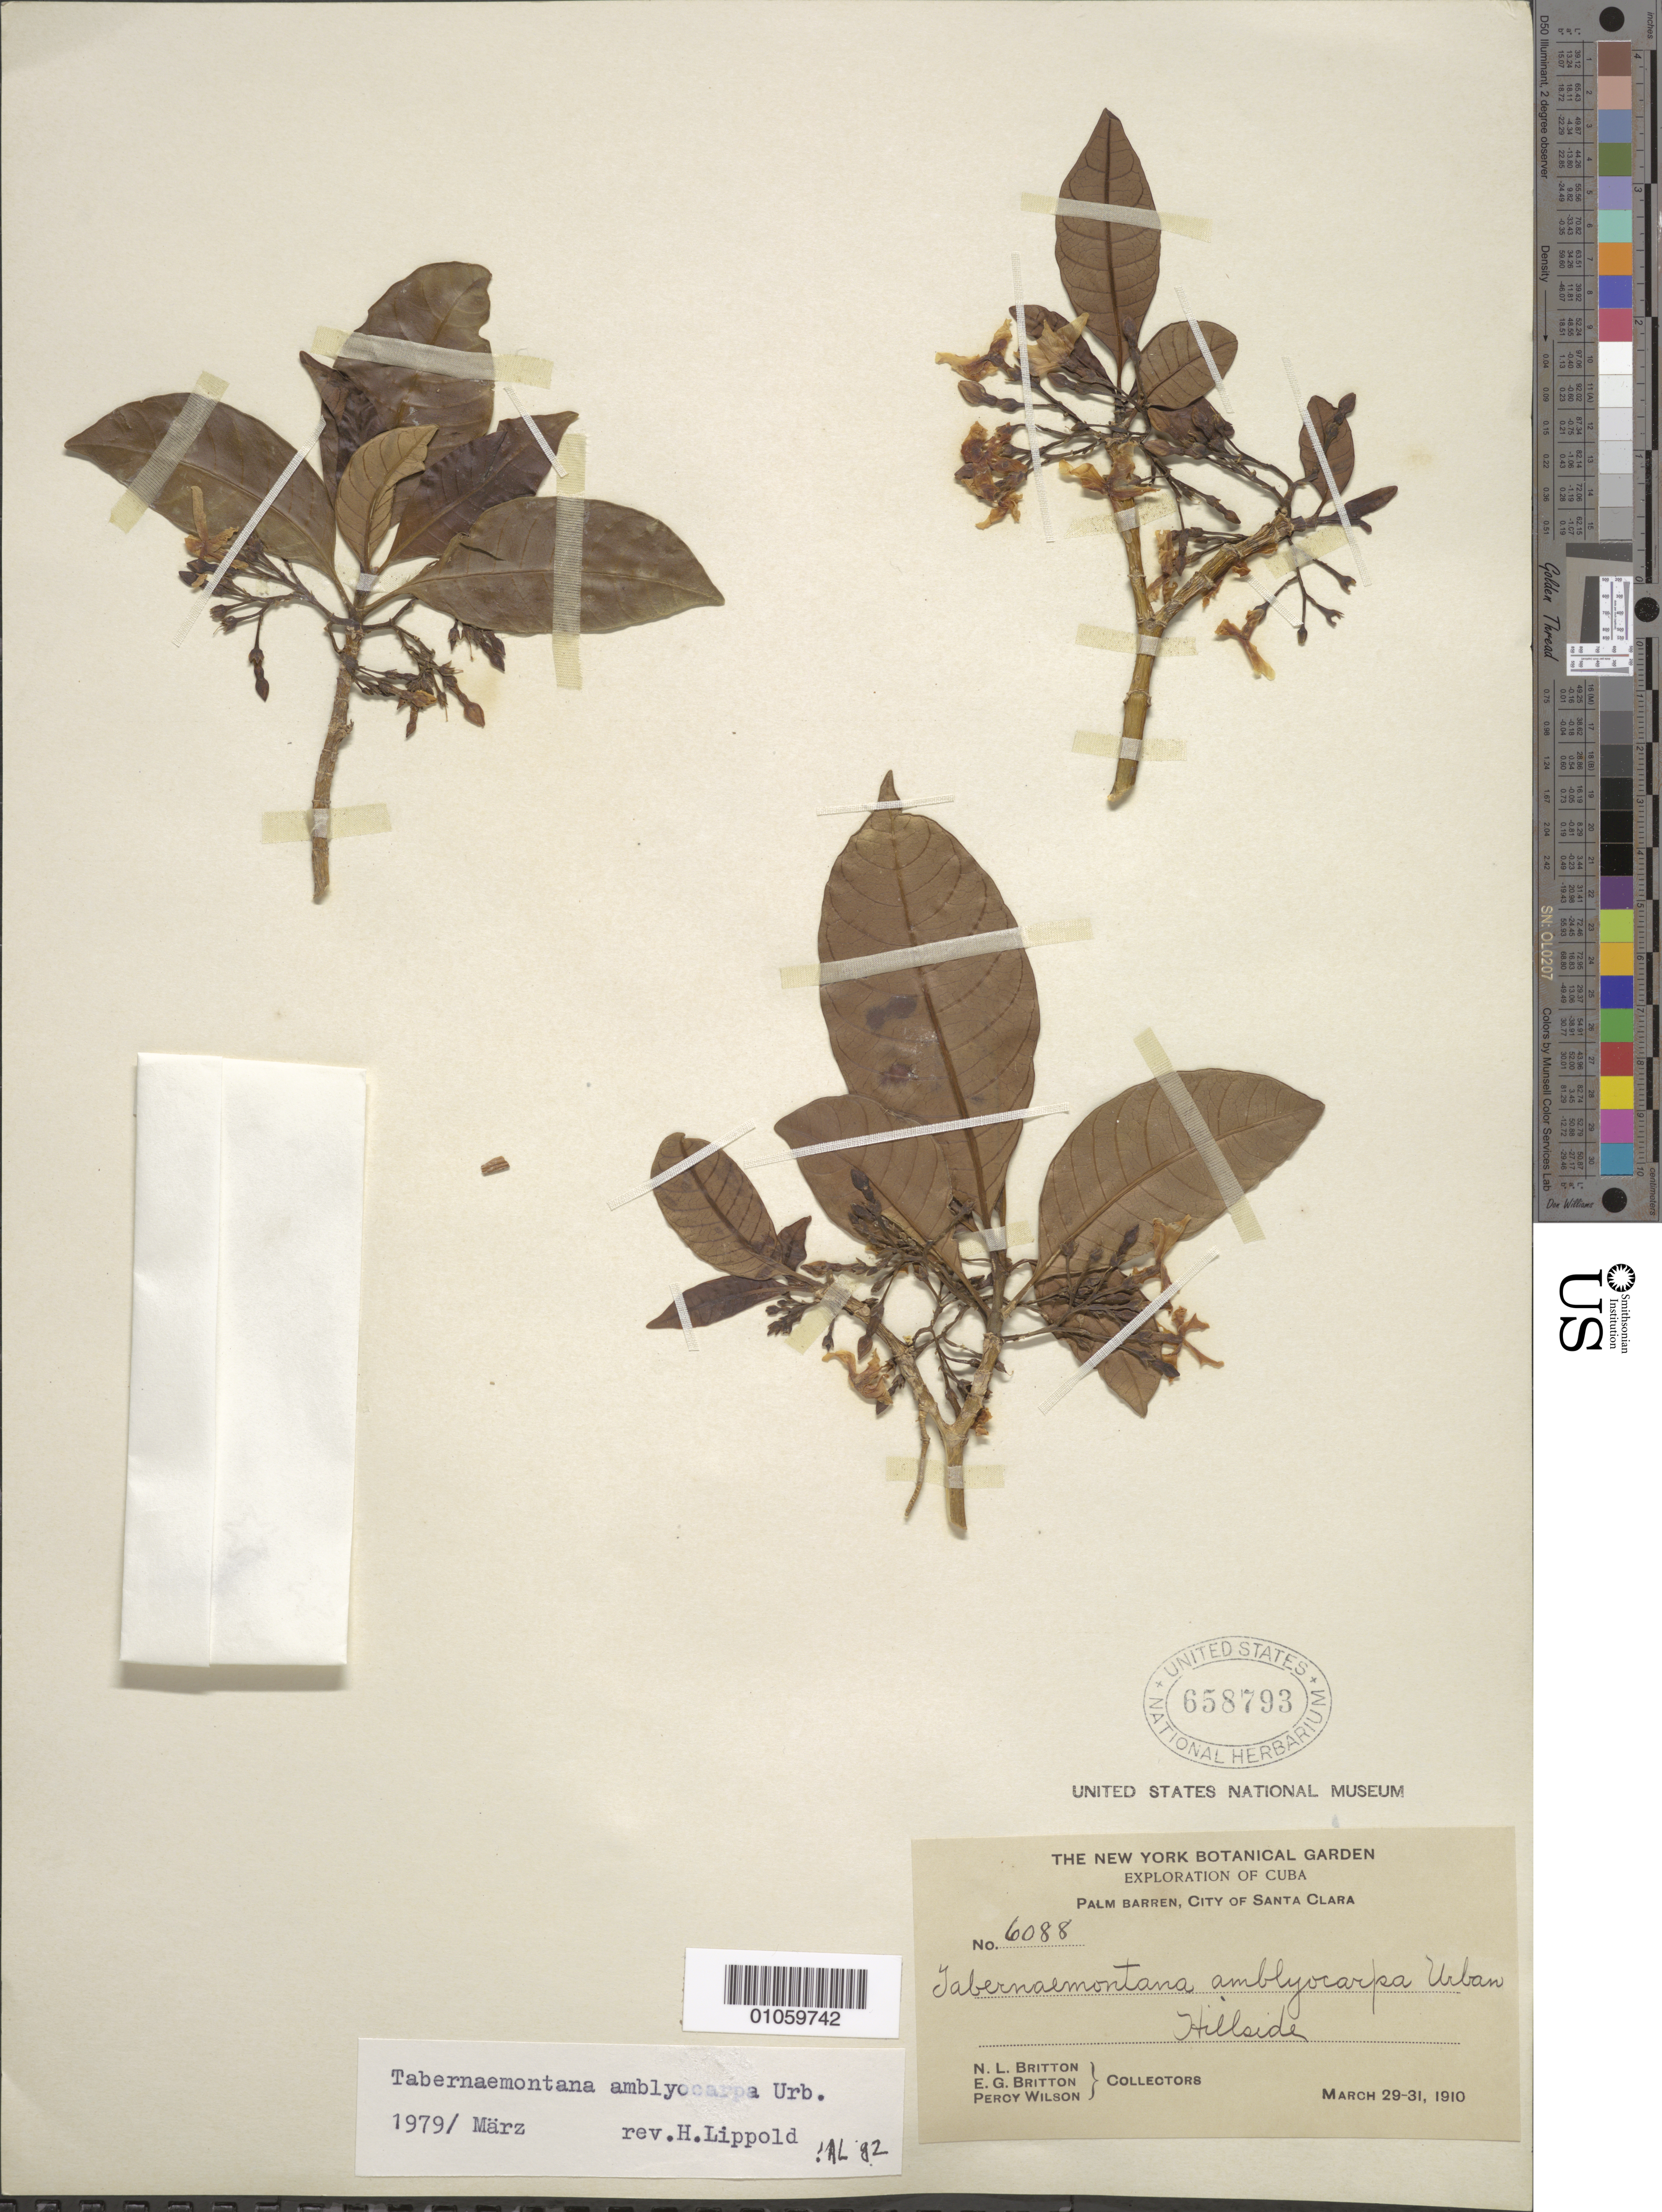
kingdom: Plantae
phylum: Tracheophyta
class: Magnoliopsida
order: Gentianales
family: Apocynaceae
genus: Tabernaemontana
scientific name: Tabernaemontana amblyocarpa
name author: Urb.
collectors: N. Britton, E. G. Britton & P. Wilson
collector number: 6088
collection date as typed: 29 Mar 1910 to 31 Mar 1910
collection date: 1910-03-29/1910-03-31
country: Cuba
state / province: Villa Clara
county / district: Santa Clara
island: Cuba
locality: Palm Barren,, City of Ssnta Clara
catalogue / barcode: US 658793